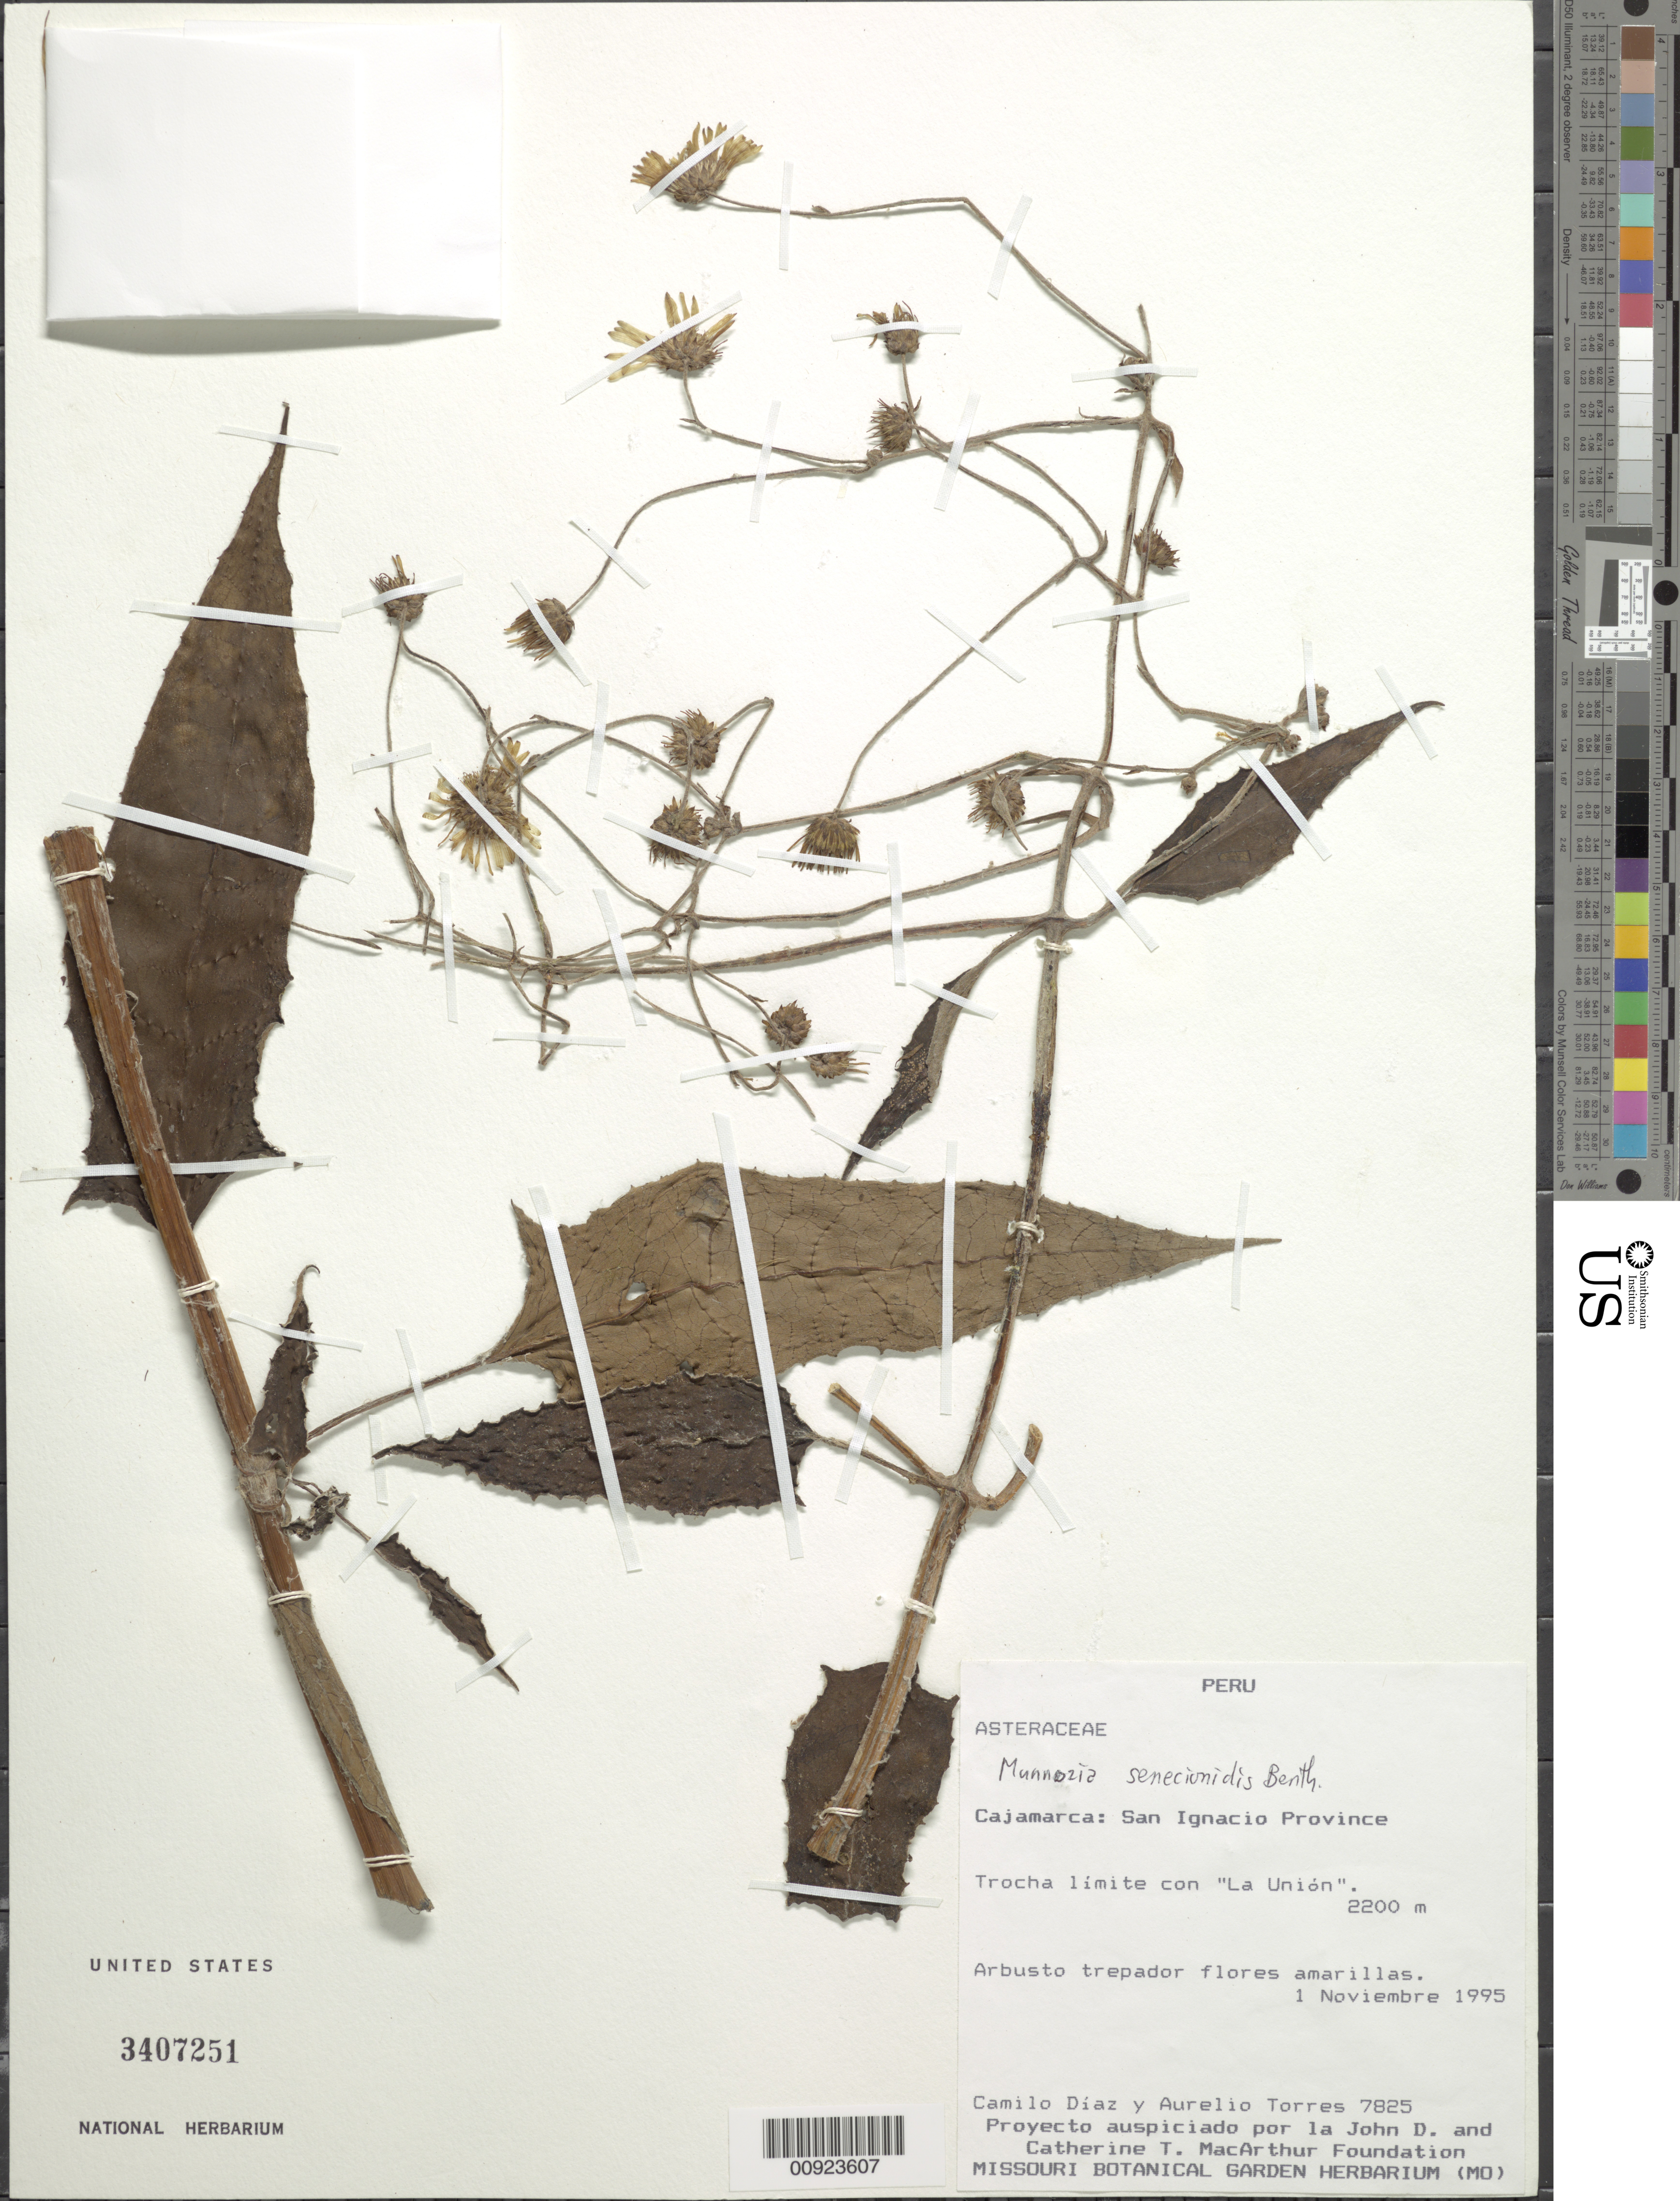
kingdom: Plantae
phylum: Tracheophyta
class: Magnoliopsida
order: Asterales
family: Asteraceae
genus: Munnozia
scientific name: Munnozia senecionidis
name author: Benth.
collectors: C. Díaz & A. Torres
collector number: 7825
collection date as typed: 1 November 1995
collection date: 1995-11-01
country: Peru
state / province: Cajamarca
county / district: San Ignacio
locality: Trocha limite con "La Union"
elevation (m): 2200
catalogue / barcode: US 3407251